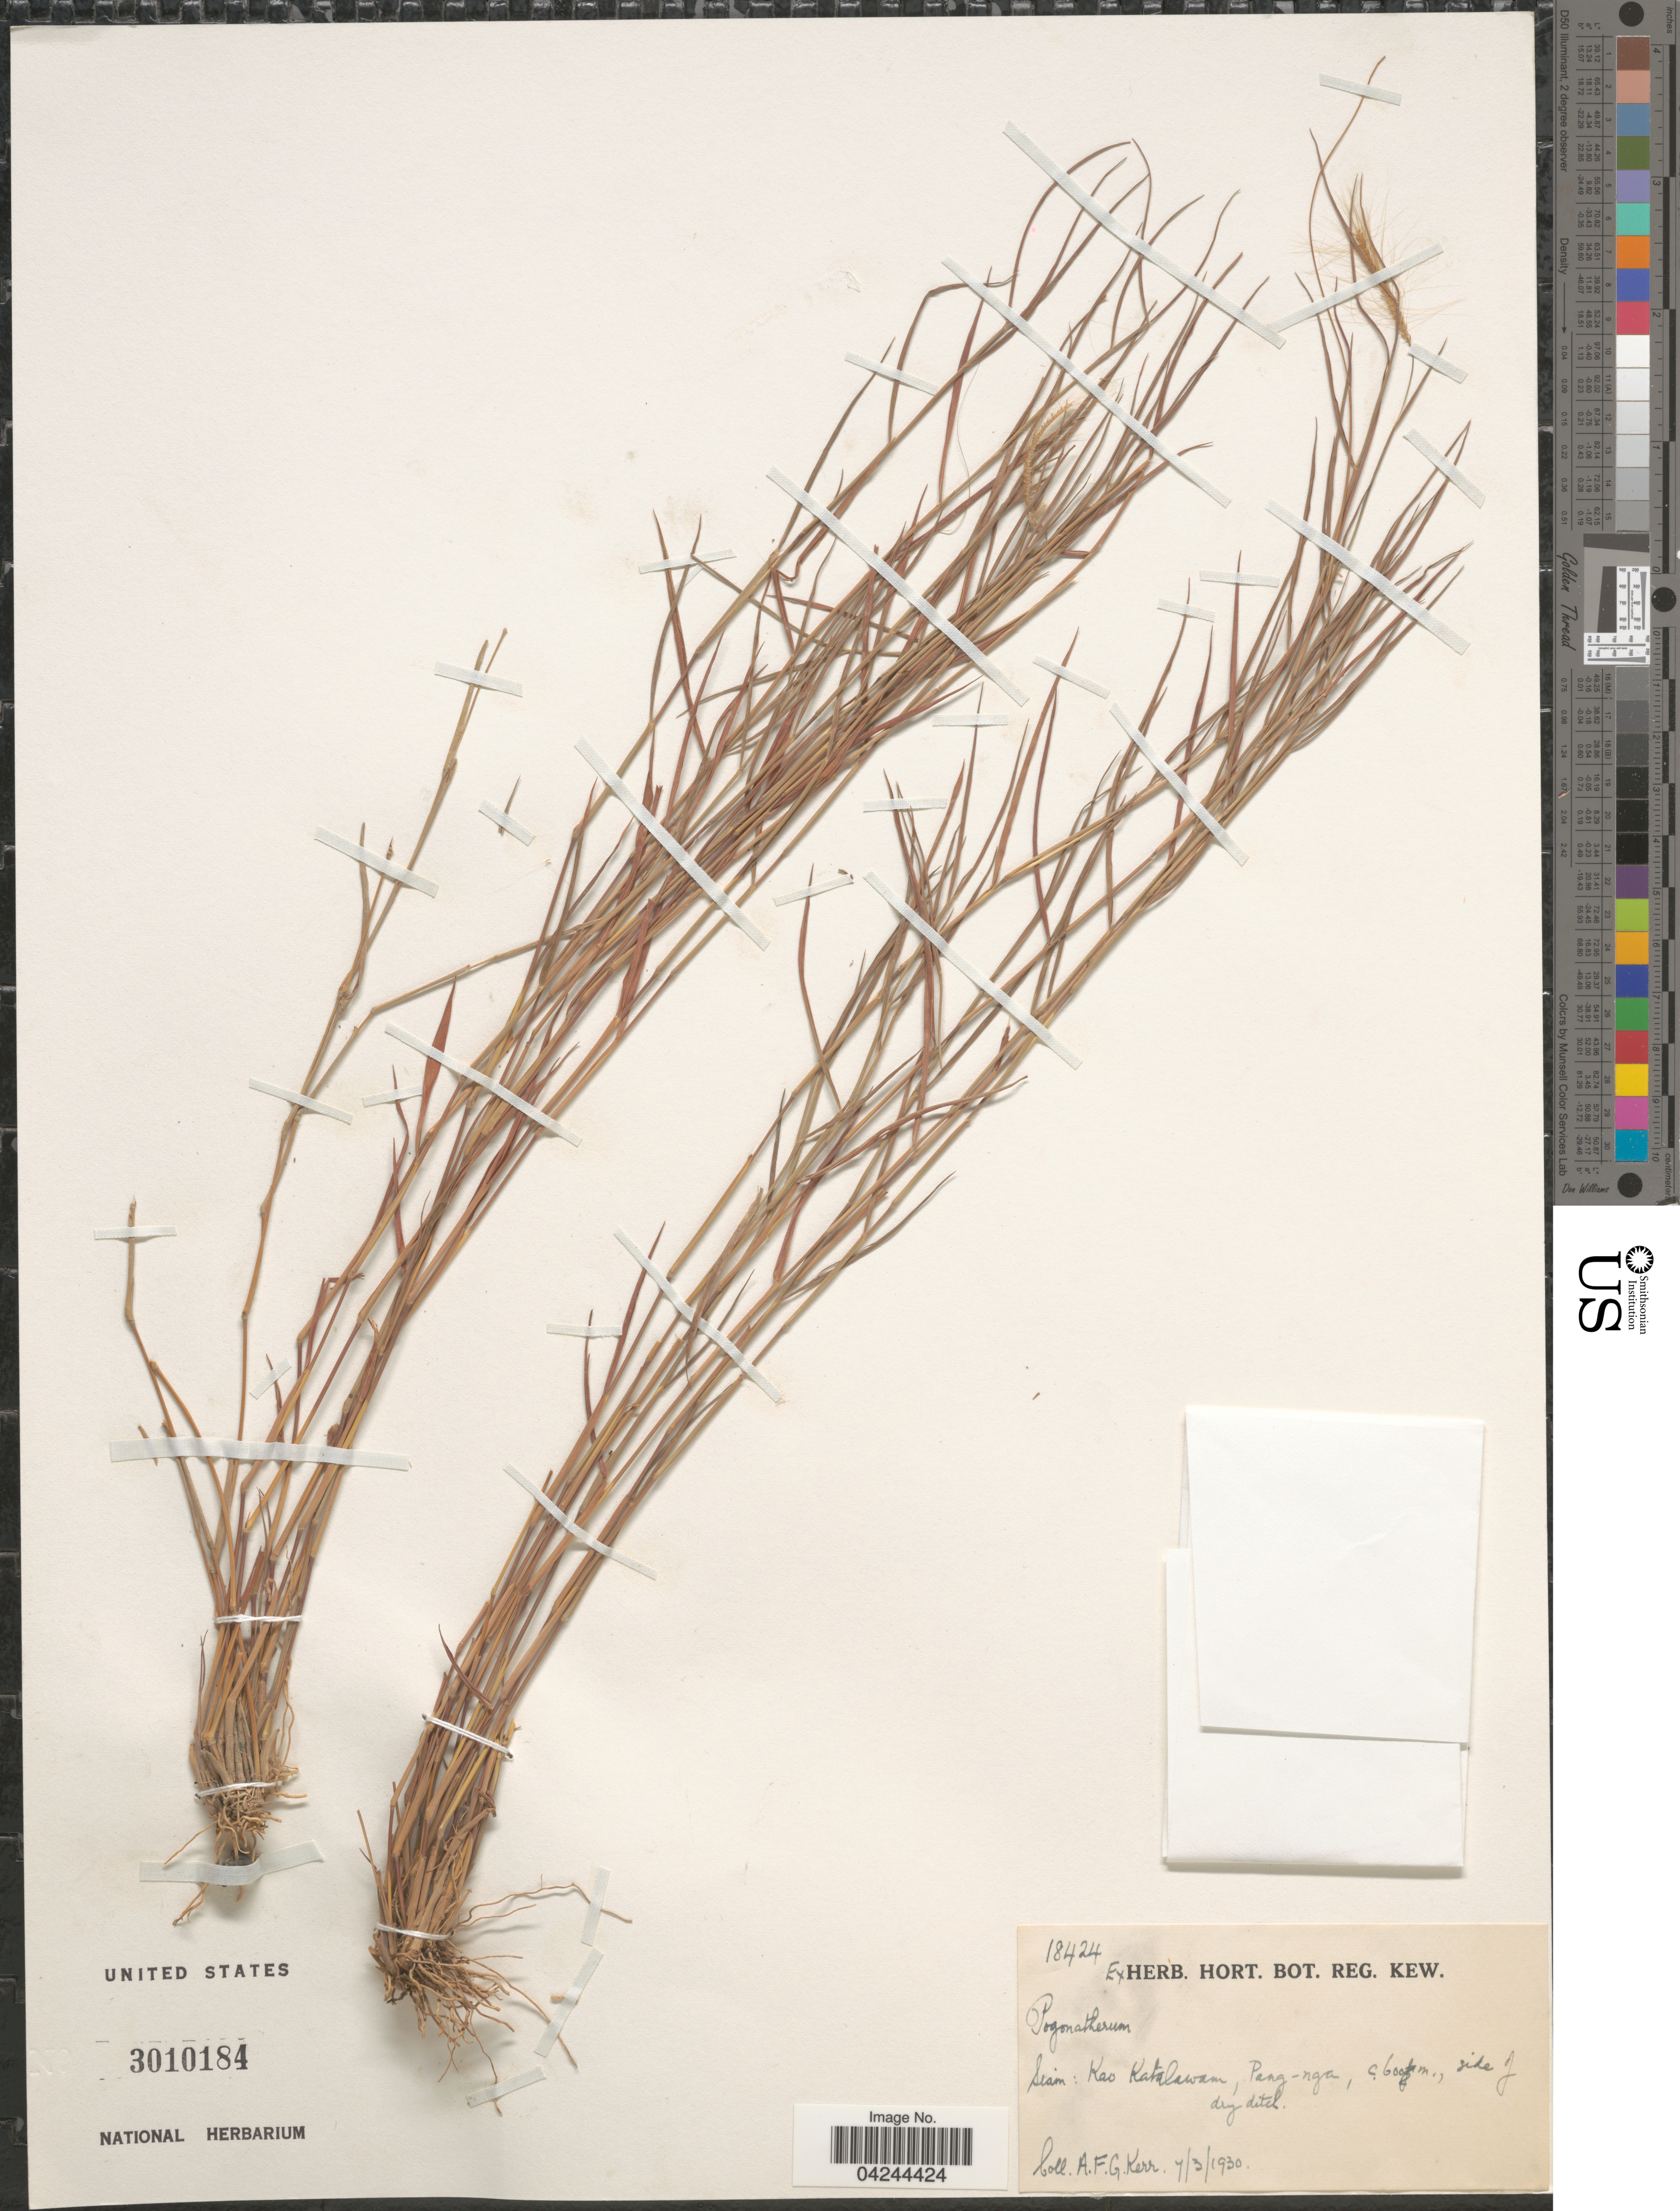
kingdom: Plantae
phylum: Tracheophyta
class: Liliopsida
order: Poales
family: Poaceae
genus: Pogonatherum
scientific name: Pogonatherum sp.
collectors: A. F. G. Kerr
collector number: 18424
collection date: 1930-03-07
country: Thailand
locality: Siam. Kao Katalawan, Pang-nga, side of dry ditch.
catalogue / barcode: US 3010184